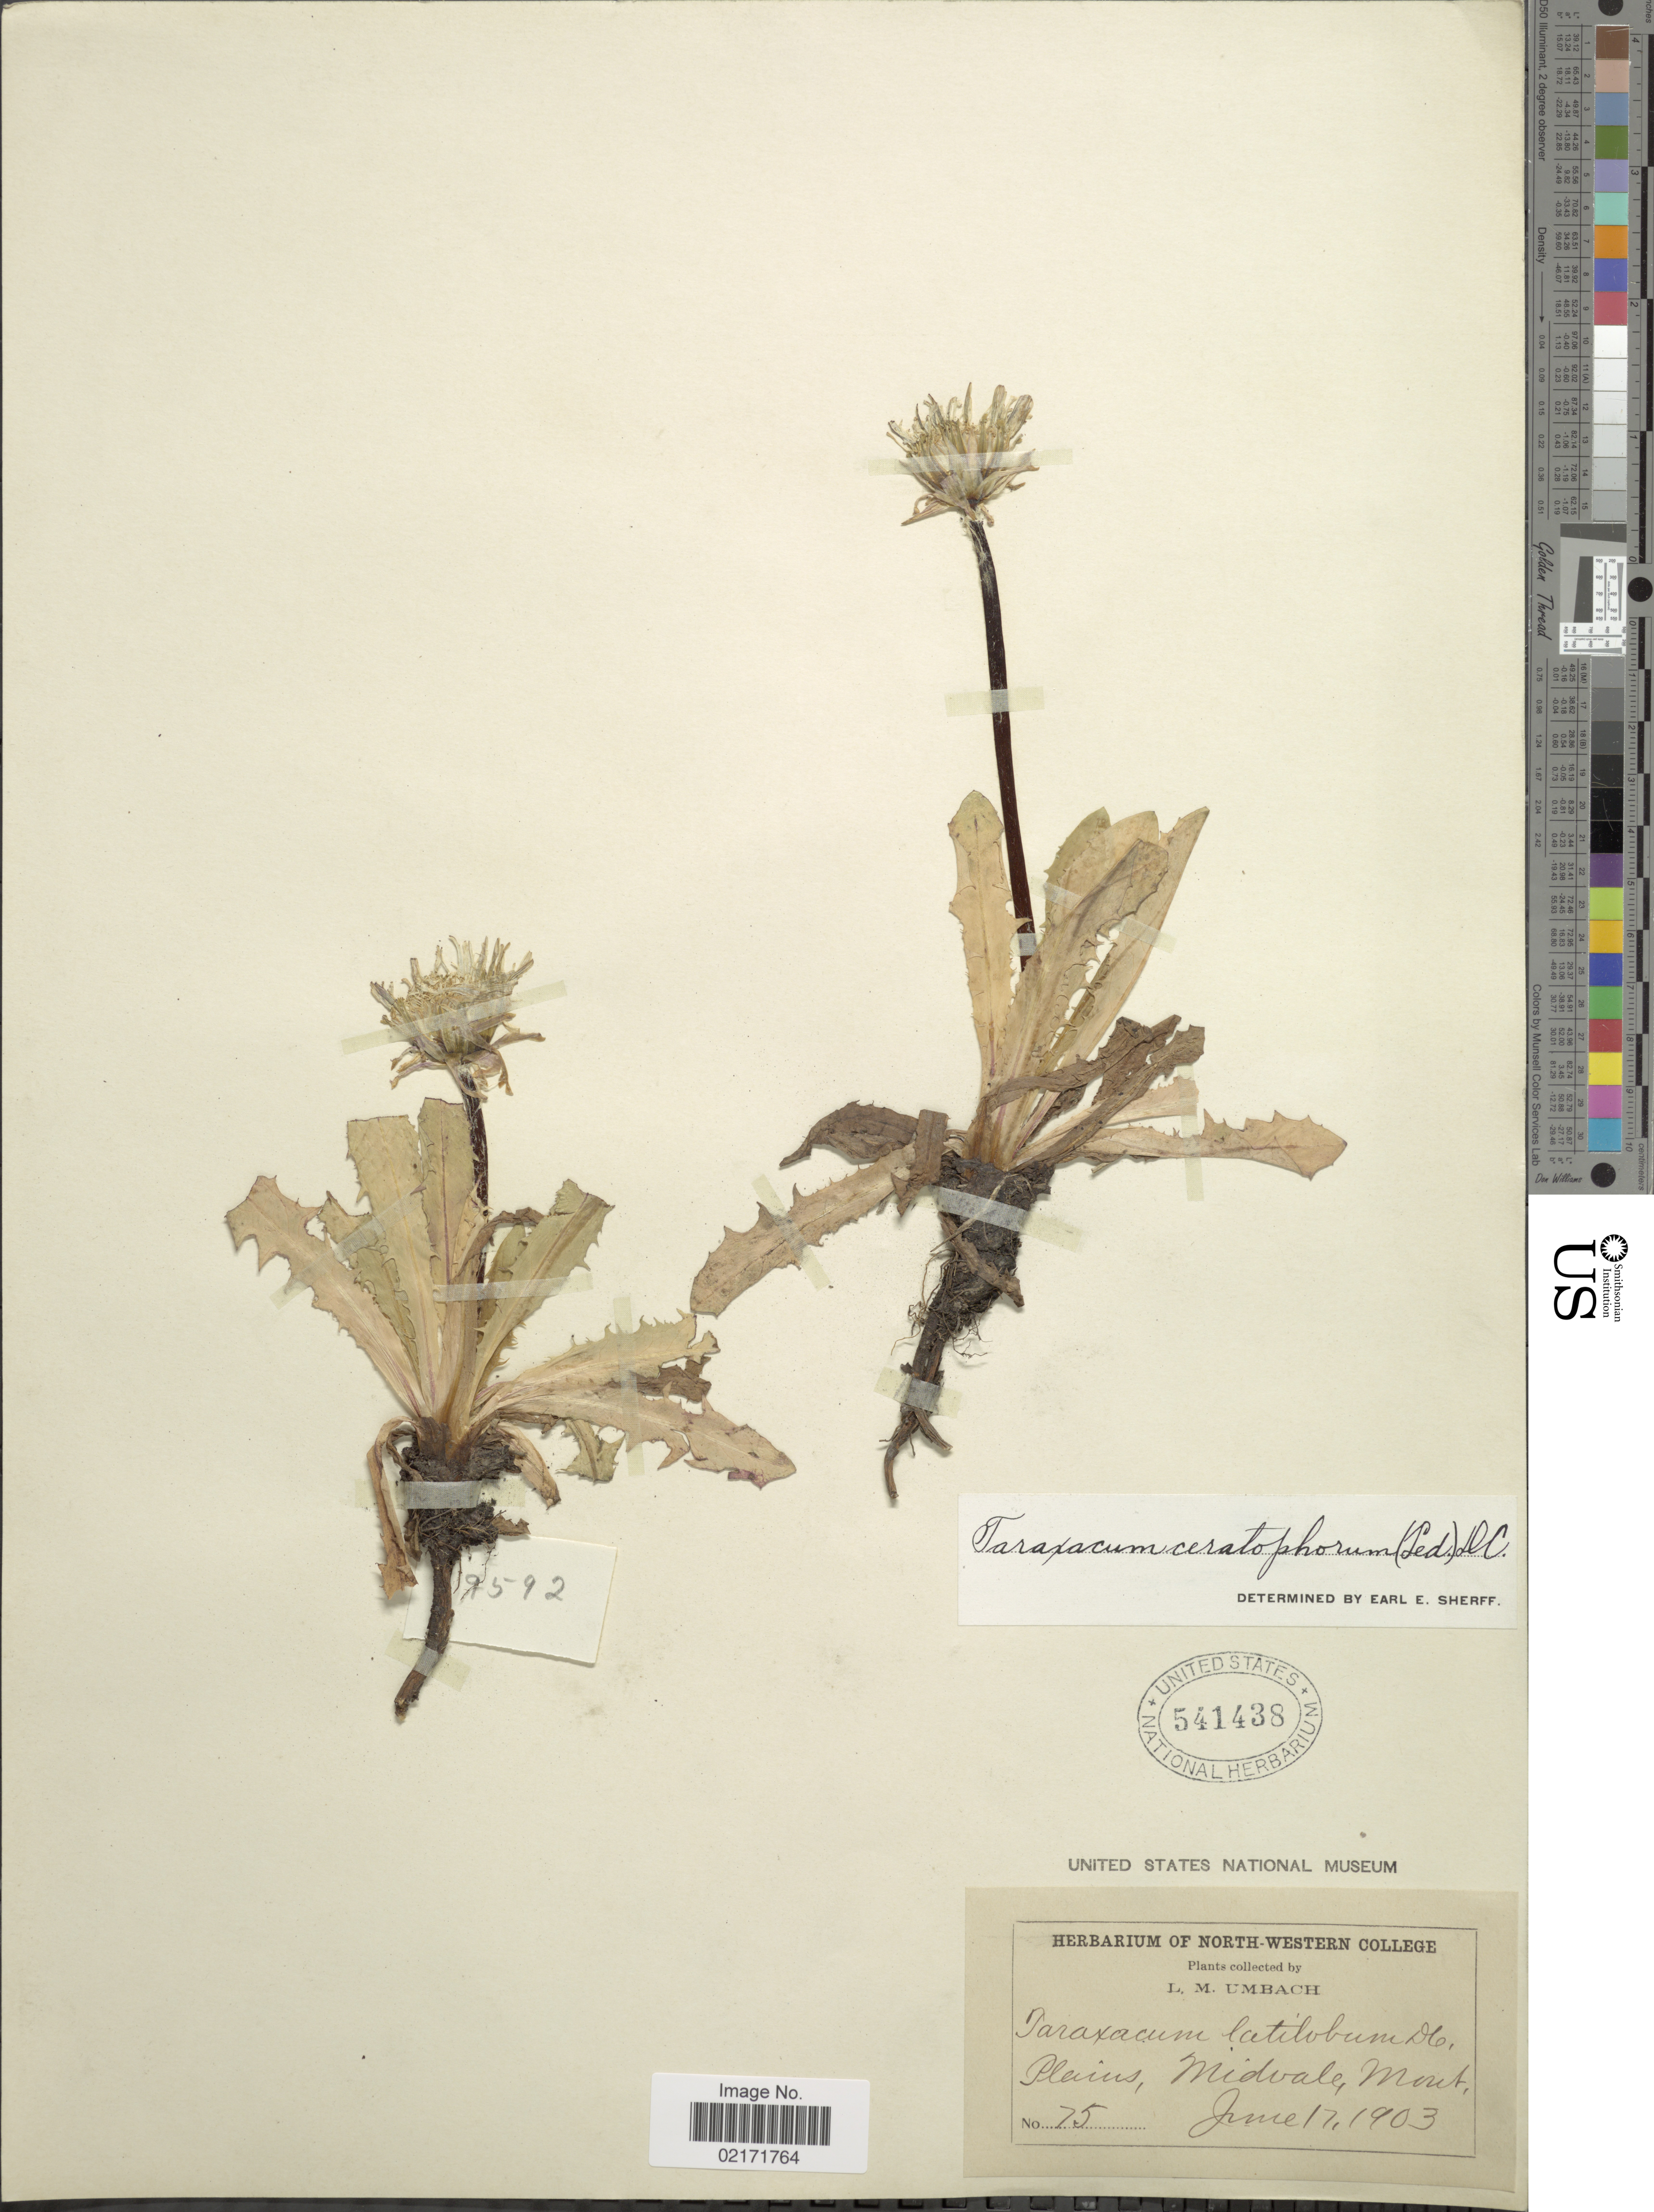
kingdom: Plantae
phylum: Tracheophyta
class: Magnoliopsida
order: Asterales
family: Asteraceae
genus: Taraxacum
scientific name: Taraxacum ceratophorum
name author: (Ledeb.) DC.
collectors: L. M. Umbach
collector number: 75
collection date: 1903-06-17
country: United States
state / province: Montana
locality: Plains, Midvale, Mont.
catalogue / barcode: US 541438